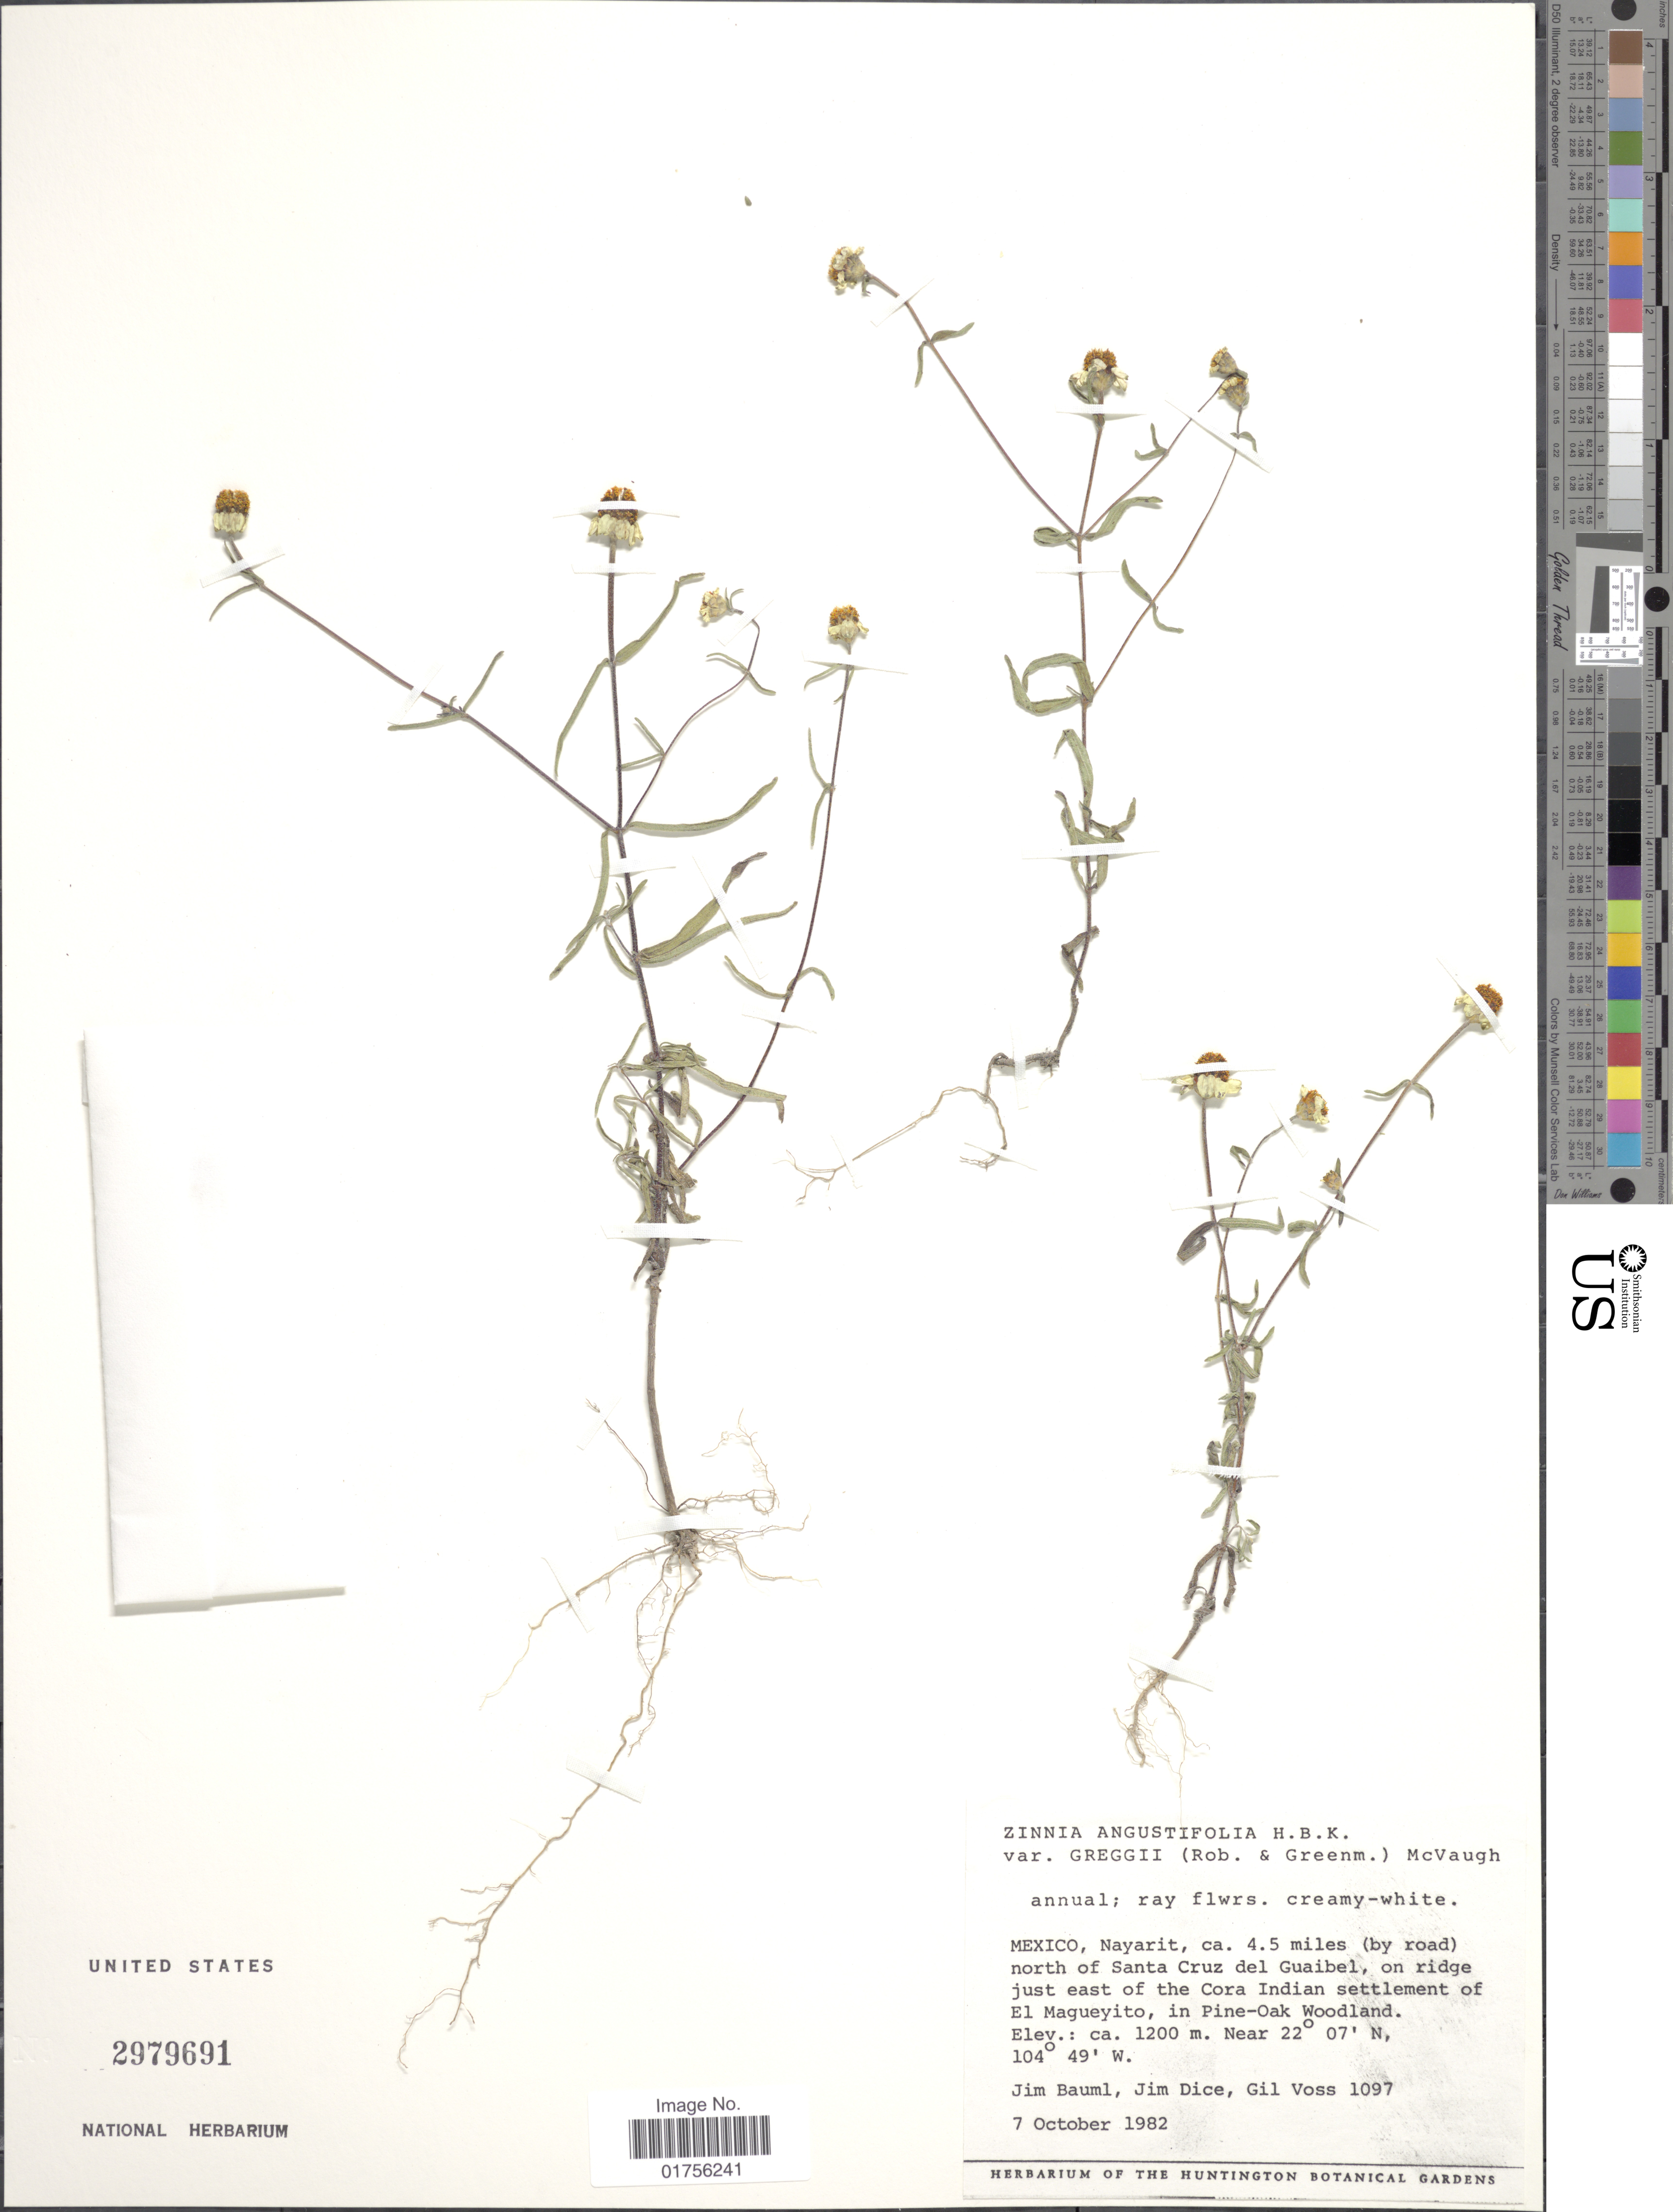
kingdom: Plantae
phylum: Tracheophyta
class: Magnoliopsida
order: Asterales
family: Asteraceae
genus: Zinnia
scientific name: Zinnia greggii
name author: (B.L. Rob.) B.L. Rob.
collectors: J. Bauml, J. Dice & G. Voss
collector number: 1097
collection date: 1982-10-07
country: Mexico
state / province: Nayarit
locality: Mexico, Nayarit, 4.5 miles (by road) north of Santa Cruz del Guaibel, on ridge just east of the Cora Indian settlement of El Magueyito, in Pine-Oak Woodland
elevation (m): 1200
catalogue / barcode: US 2979691